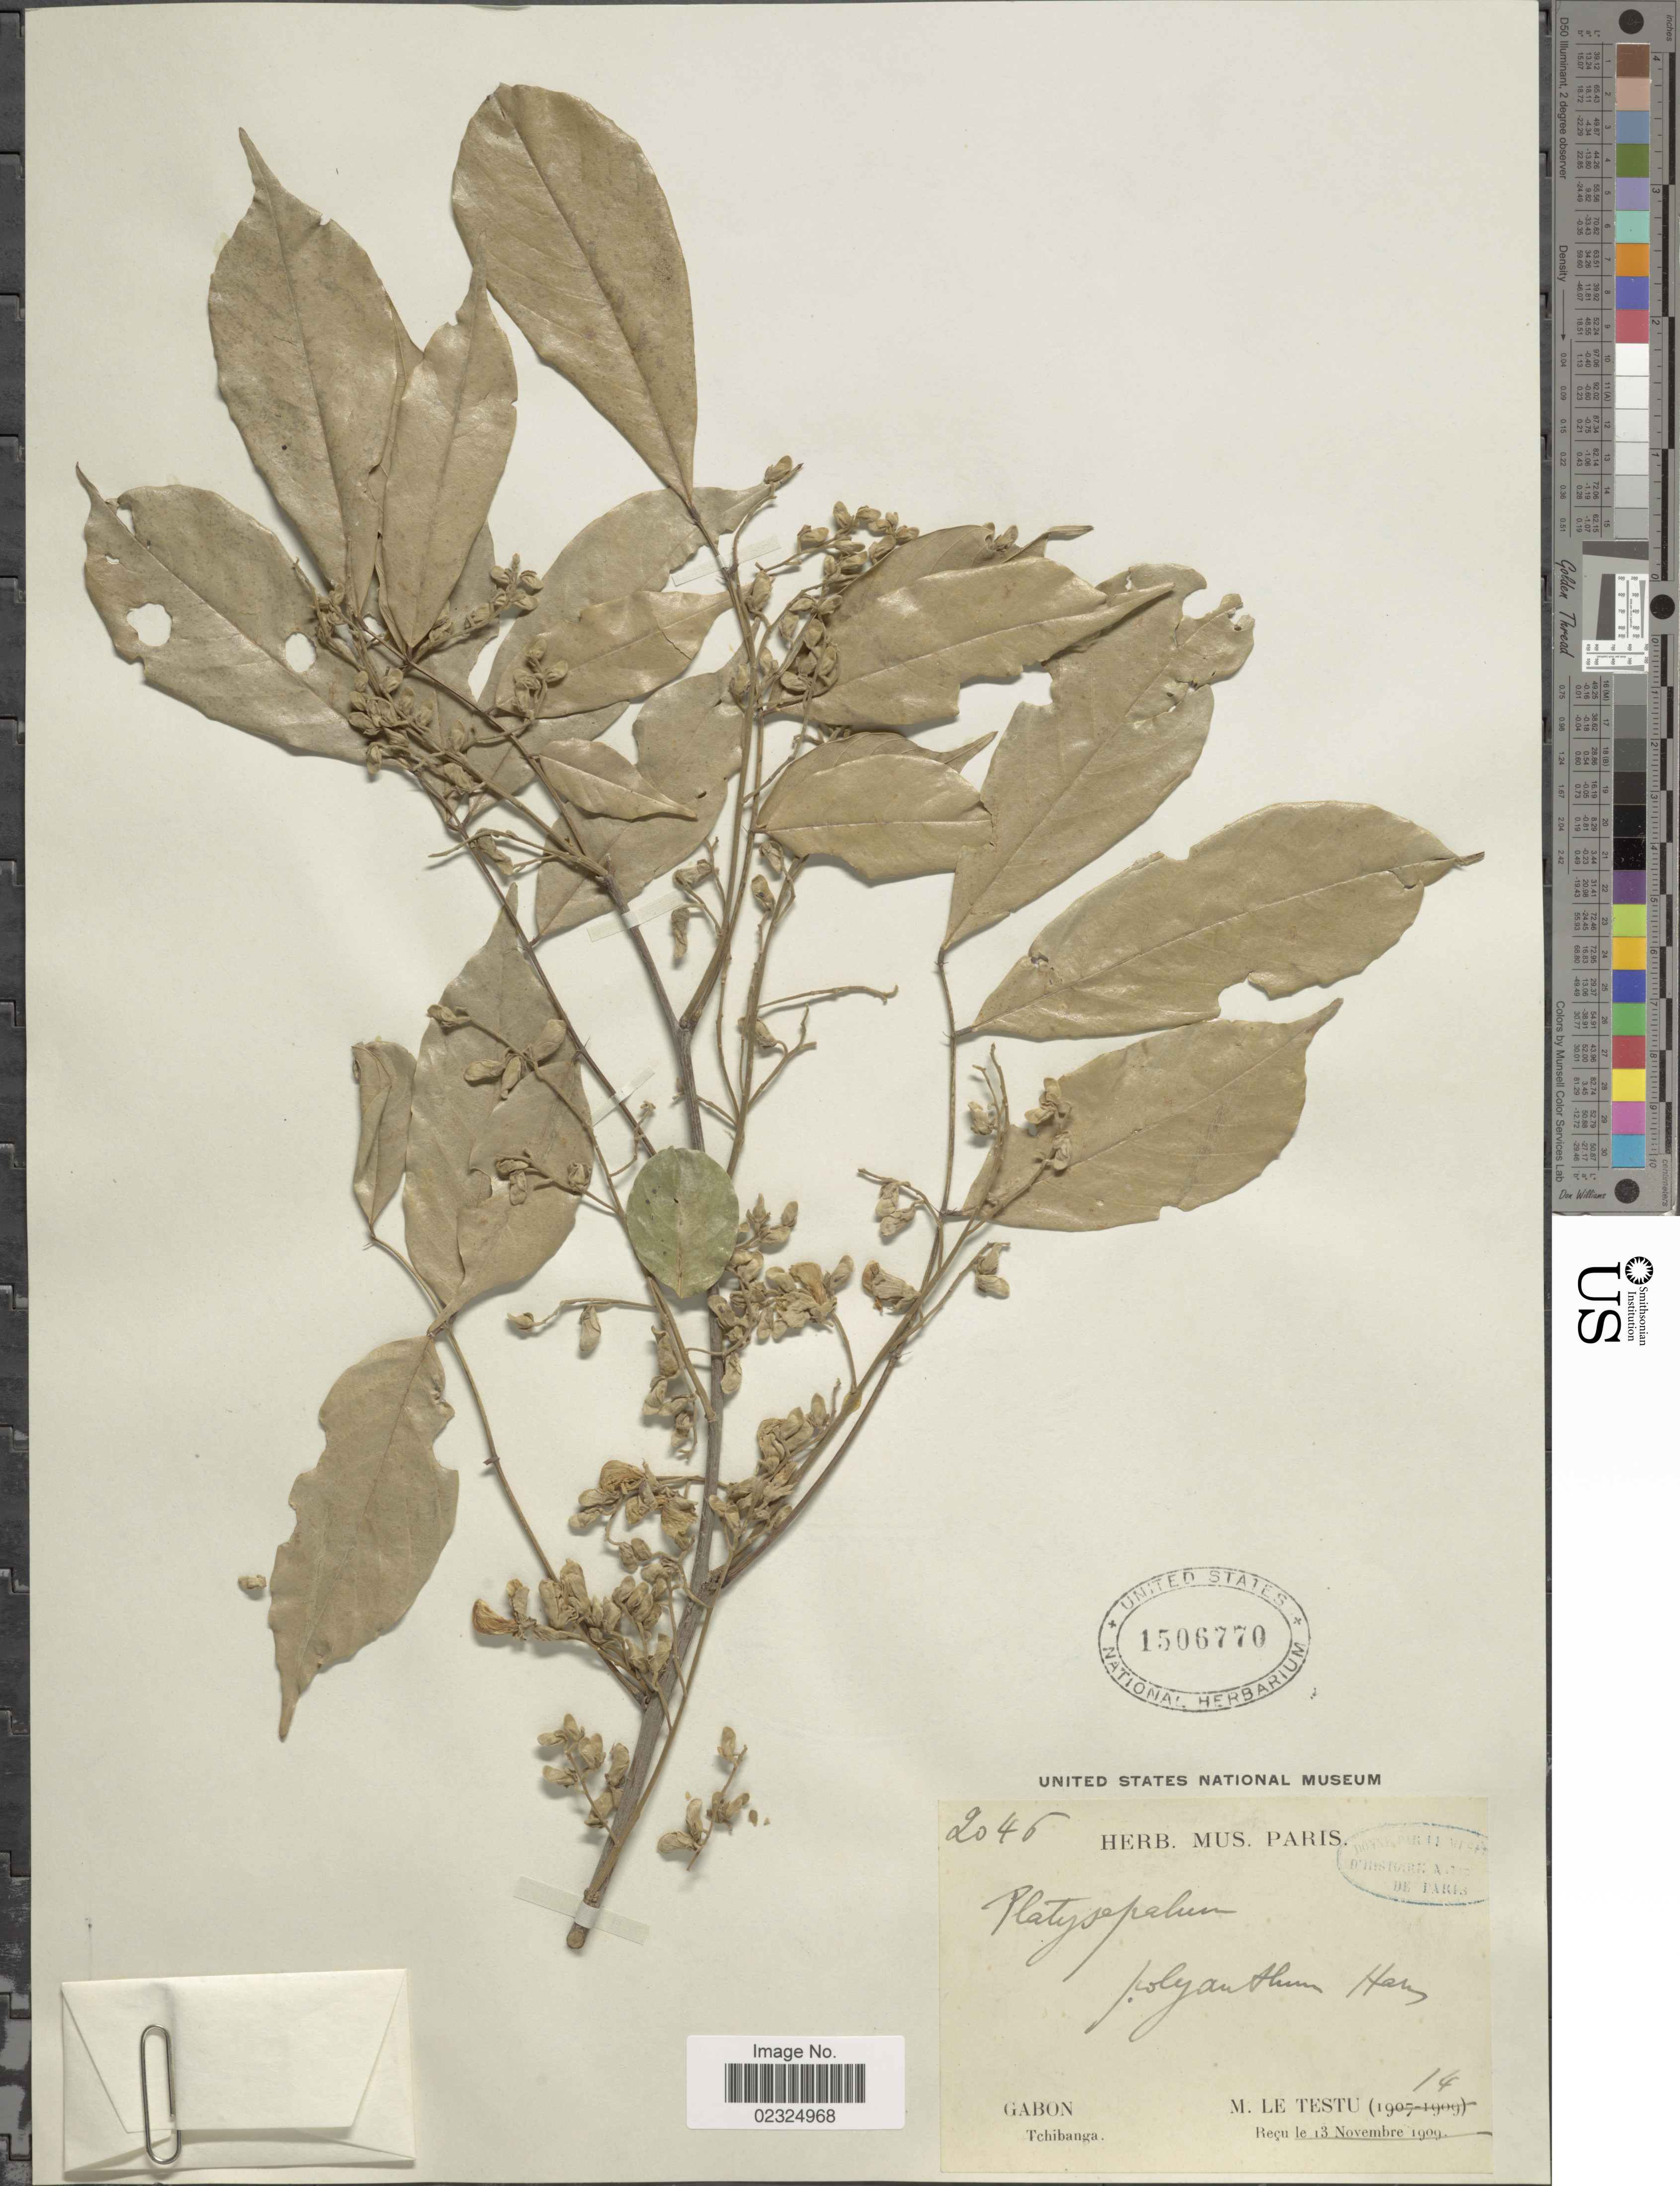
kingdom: Plantae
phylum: Tracheophyta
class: Magnoliopsida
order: Fabales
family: Fabaceae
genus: Platysepalum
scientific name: Platysepalum chevalieri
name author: Harms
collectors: M. Le Testu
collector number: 2046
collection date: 1914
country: Gabon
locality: Tchibanga.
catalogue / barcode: US 1506770